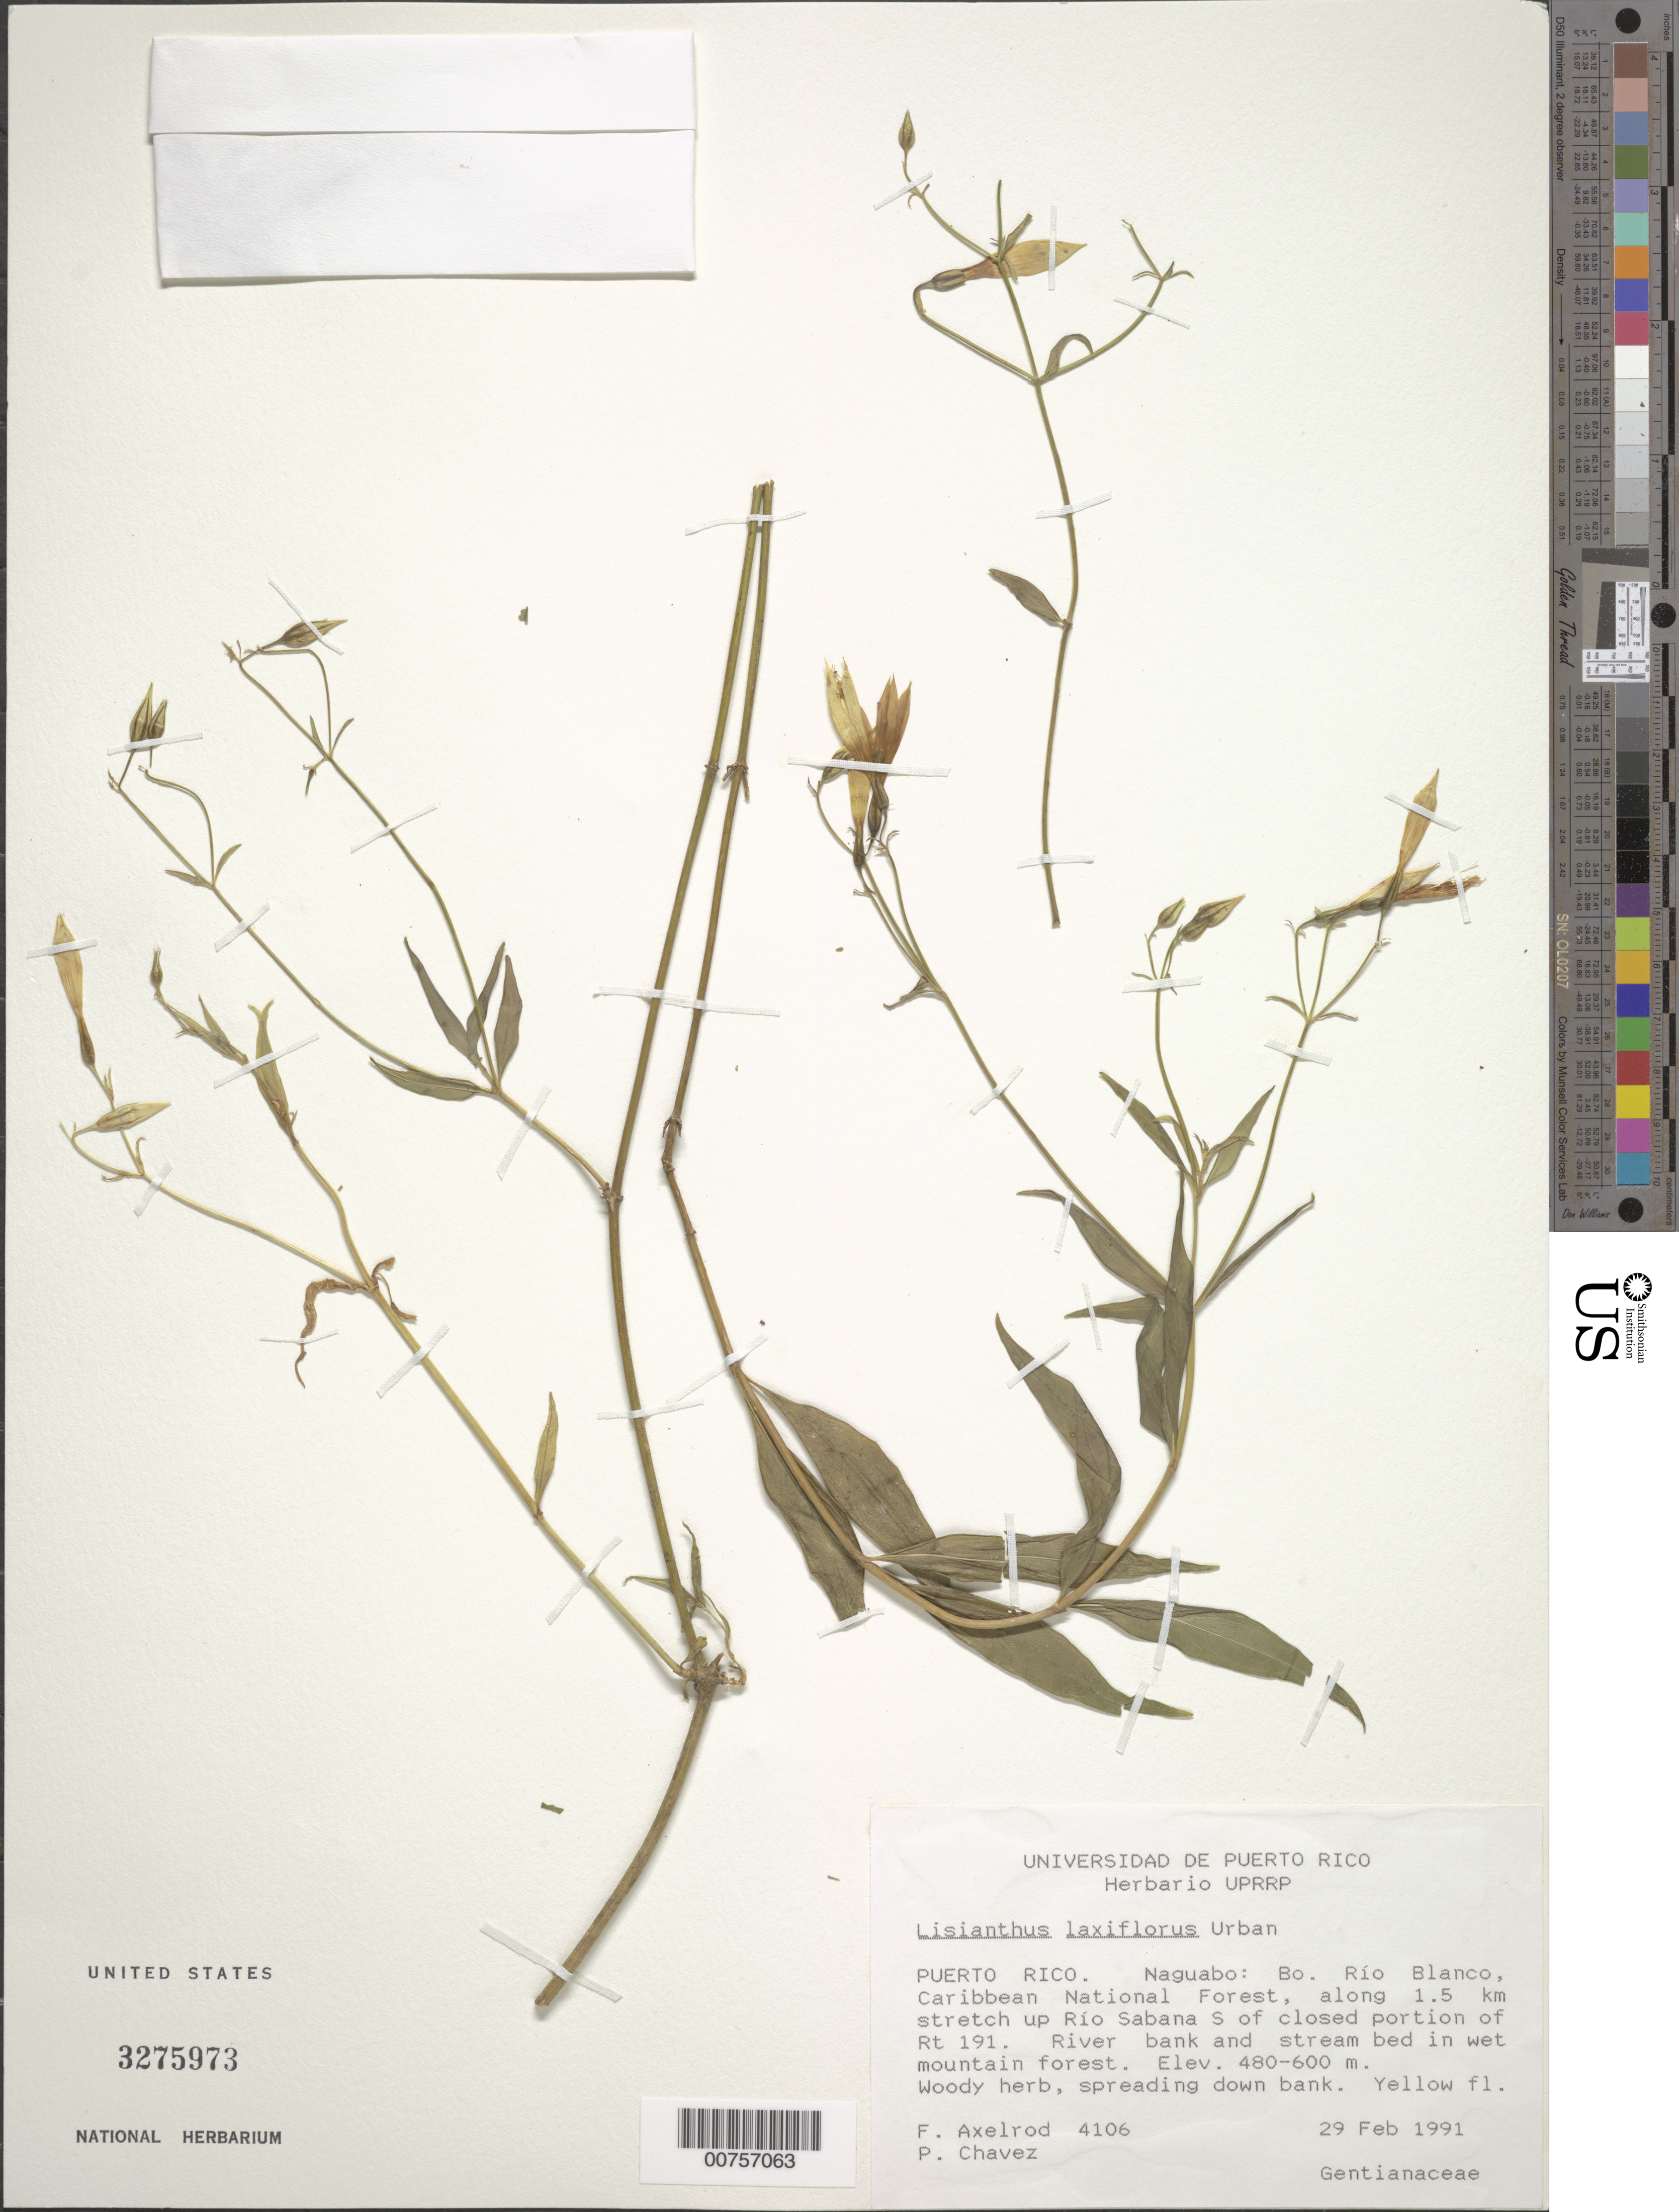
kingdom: Plantae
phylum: Tracheophyta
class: Magnoliopsida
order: Gentianales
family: Gentianaceae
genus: Lisianthius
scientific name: Lisianthius laxiflorus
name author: Urb.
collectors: F. S. Axelrod & P. Chavez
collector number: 4106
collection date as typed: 29 Feb 1991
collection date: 1991-02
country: Puerto Rico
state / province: Naguabo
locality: Naguabo: Bo. Río Blanco, Caribbean National Forest, along 1.5 km stretch up Río Sabana S of closed portion of Rt 191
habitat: River bank and stream bed in wet mountain forest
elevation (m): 480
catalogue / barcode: US 3275973